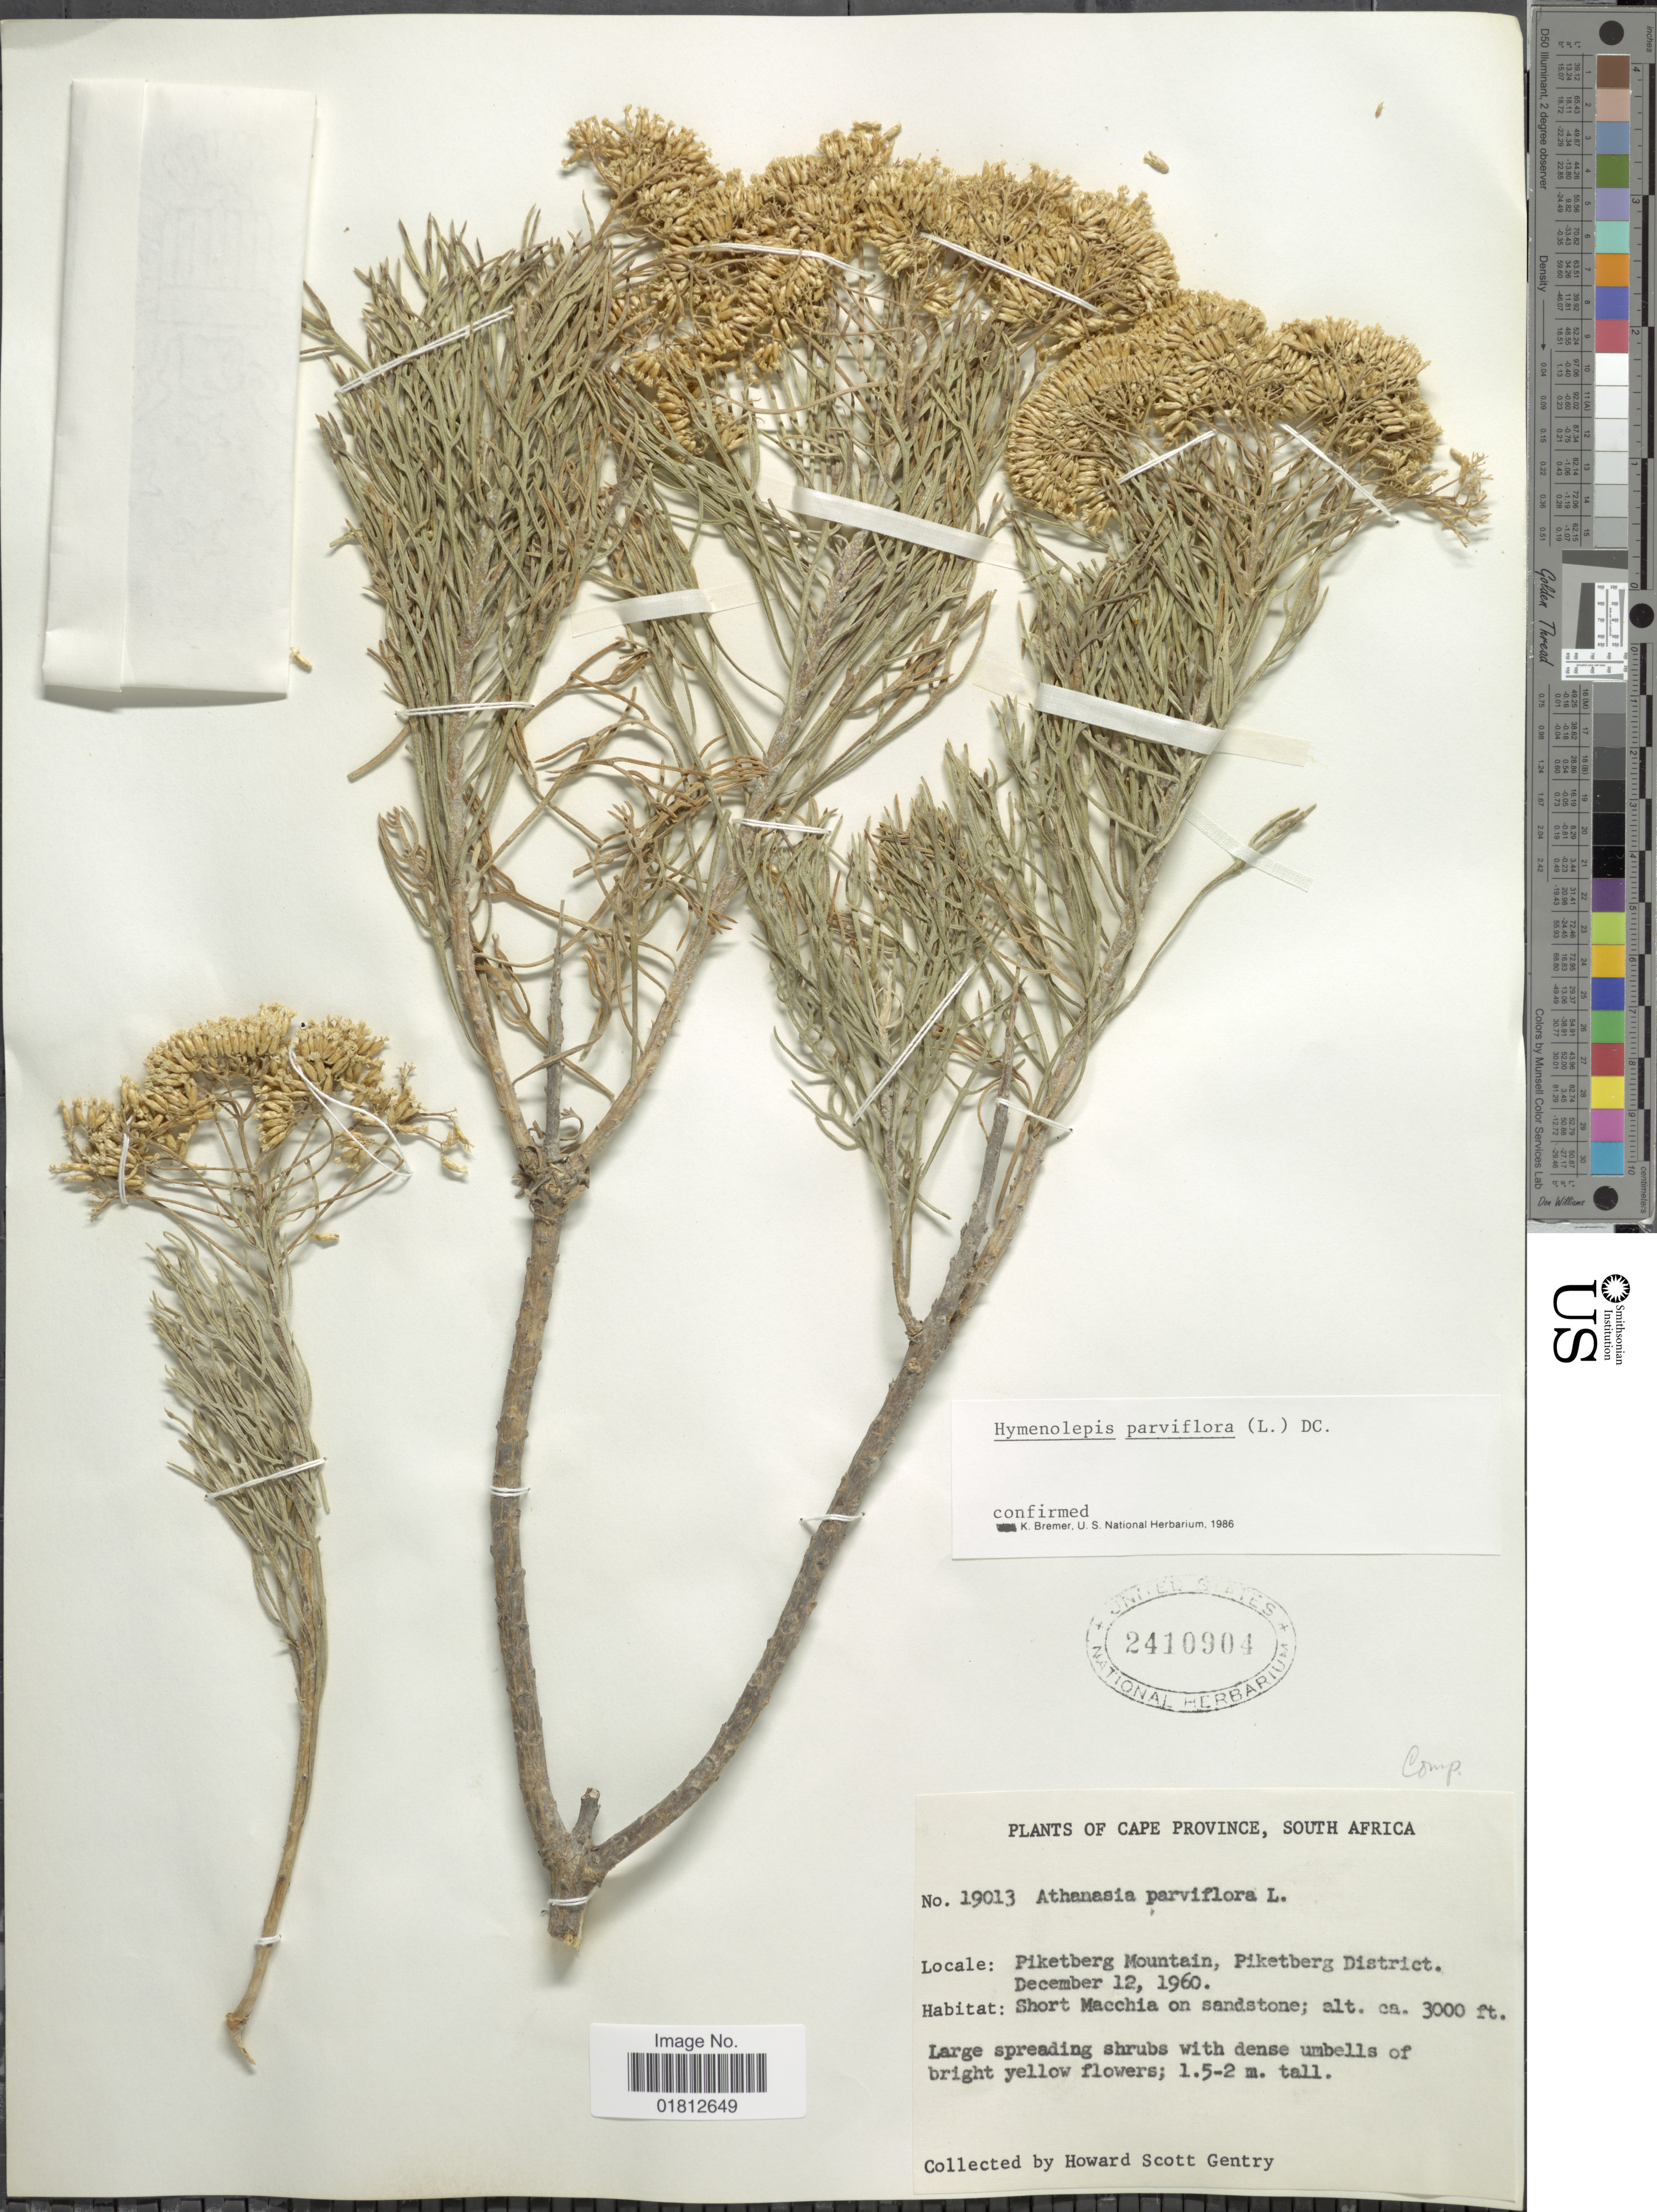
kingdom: Plantae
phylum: Tracheophyta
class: Magnoliopsida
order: Asterales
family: Asteraceae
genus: Hymenolepis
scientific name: Hymenolepis parviflora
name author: (L.) DC.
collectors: H. S. Gentry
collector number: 19013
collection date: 1960-12-12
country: South Africa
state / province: Western Cape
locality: Piketberg Mountain, Piketberg District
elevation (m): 914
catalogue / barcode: US 2410904